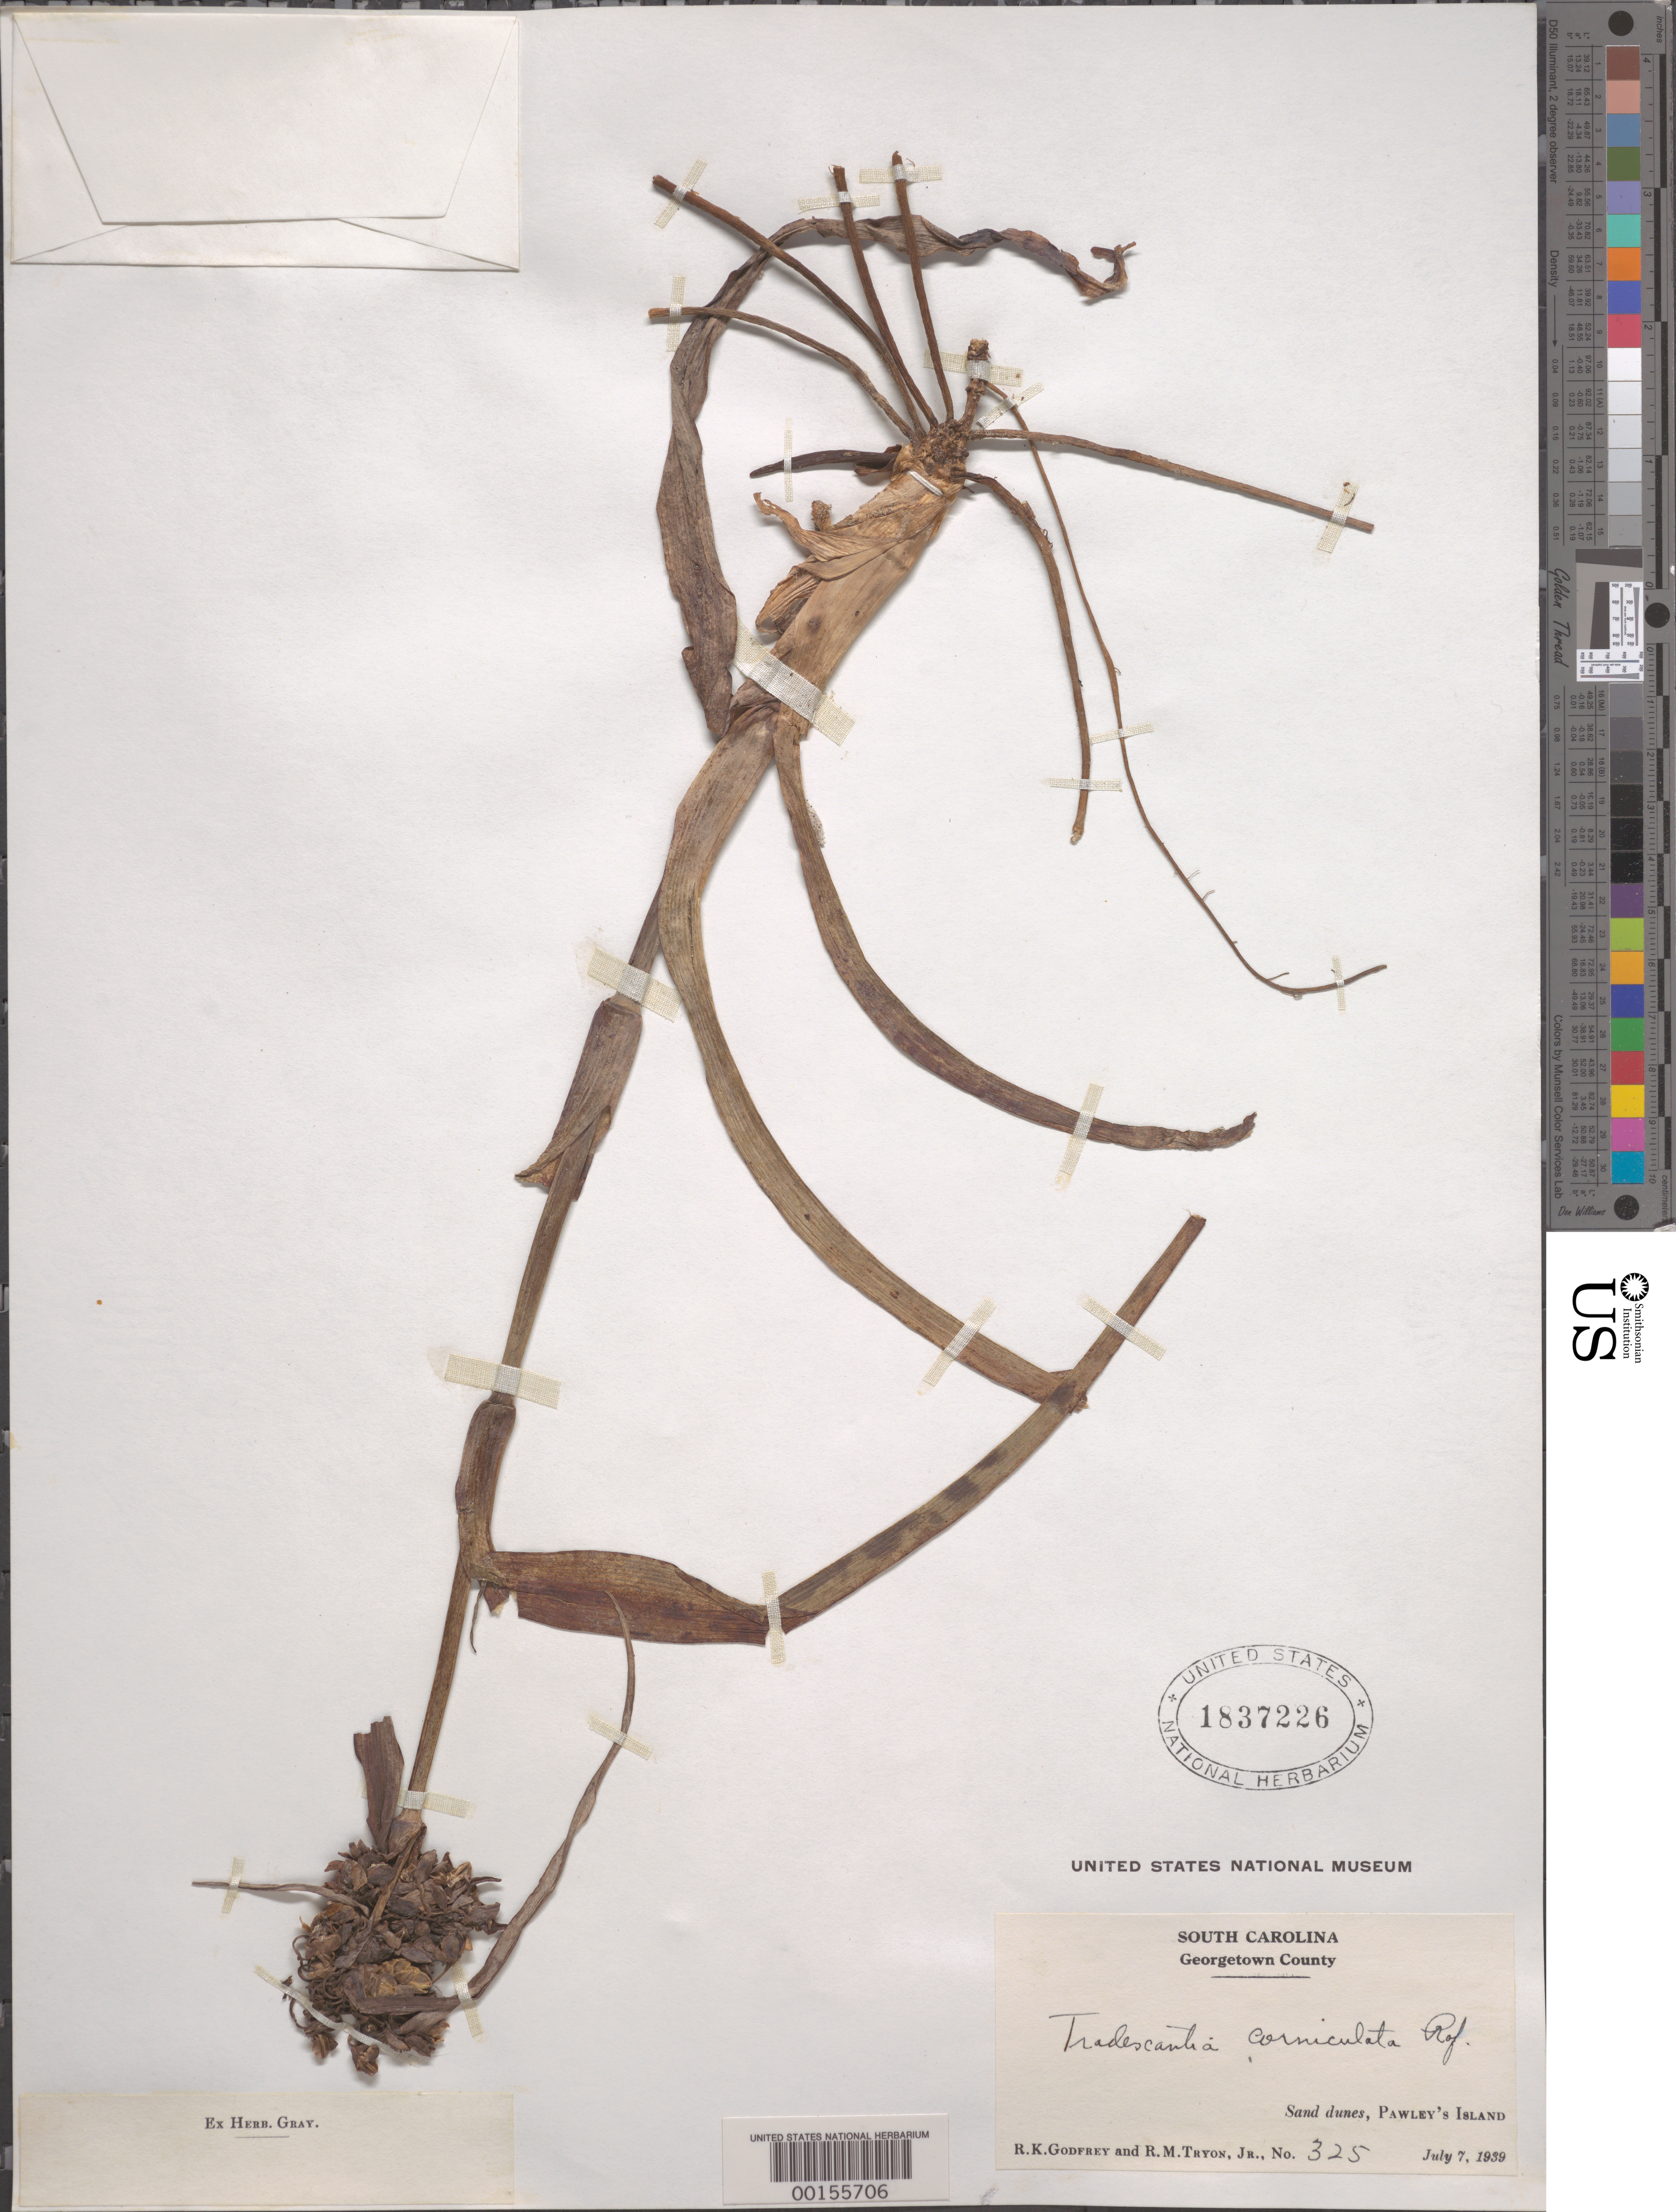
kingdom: Plantae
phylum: Tracheophyta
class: Liliopsida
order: Commelinales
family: Commelinaceae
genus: Tradescantia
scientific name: Tradescantia ohiensis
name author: Raf.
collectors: R. K. Godfrey & R. M. Tryon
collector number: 325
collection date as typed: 07 Jul 1939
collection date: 1939-07-07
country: United States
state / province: South Carolina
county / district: Georgetown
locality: Pawley's island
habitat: Sand dunes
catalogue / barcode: US 1837226